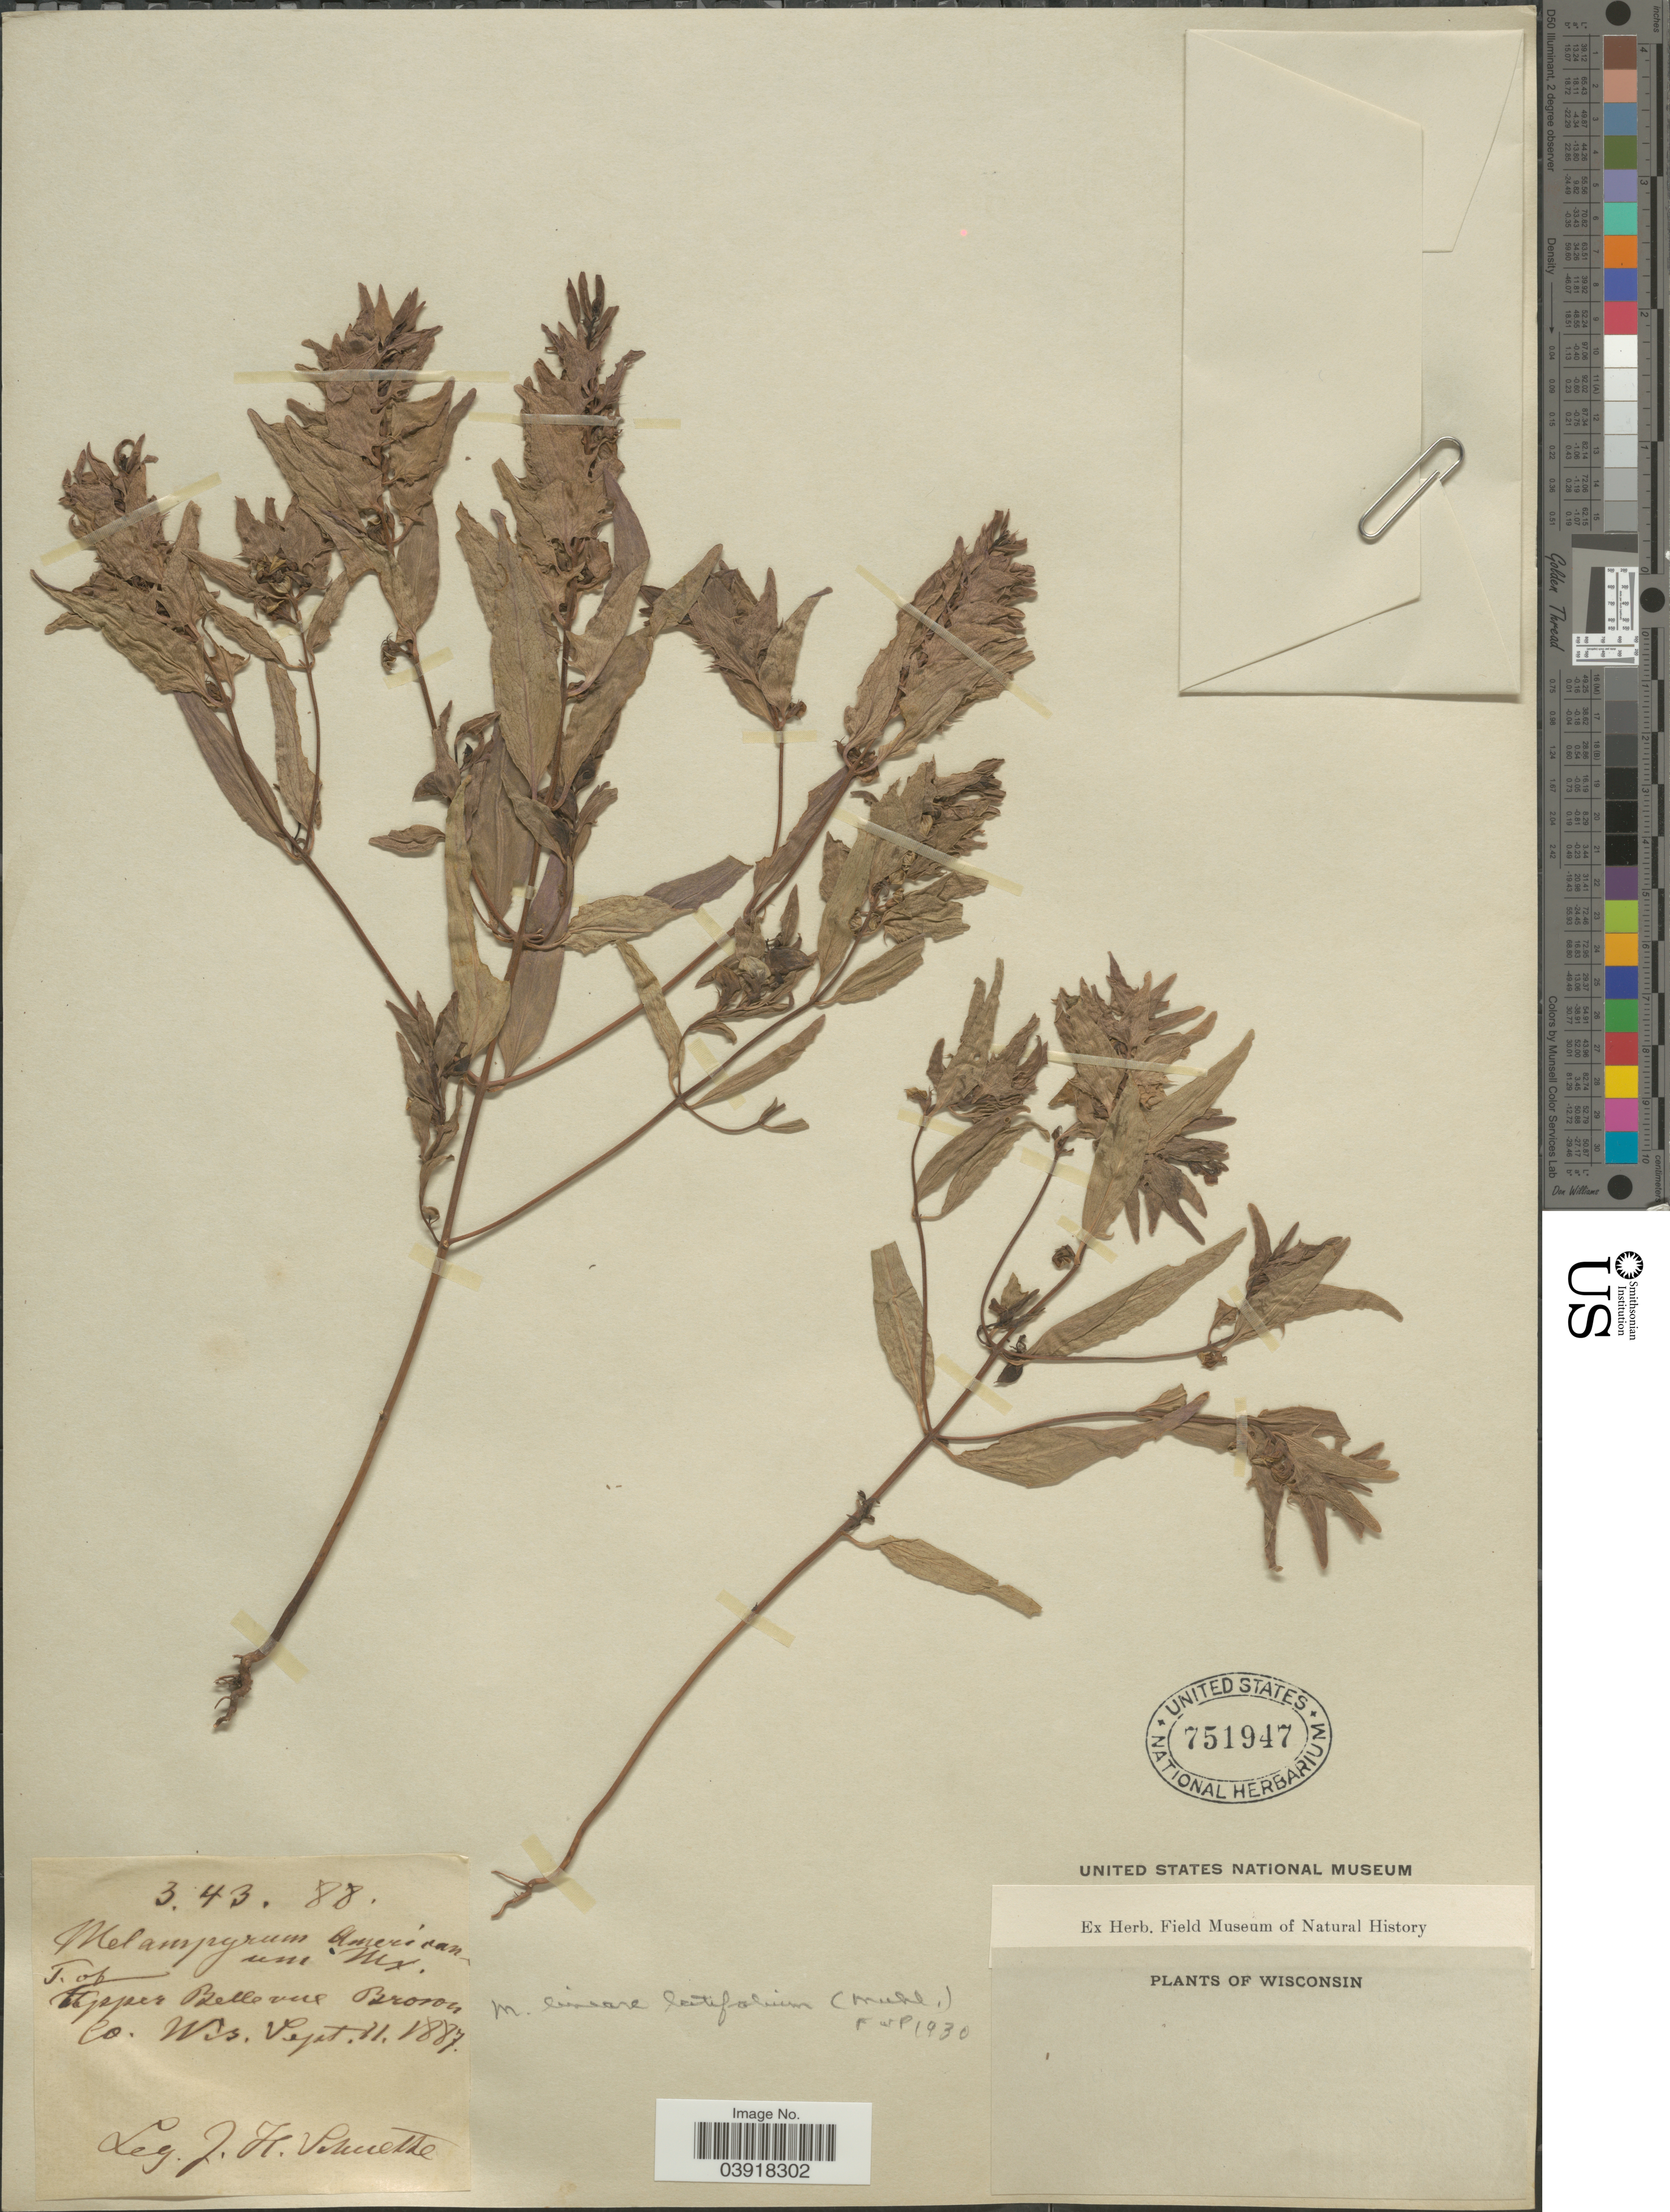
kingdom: Plantae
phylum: Tracheophyta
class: Magnoliopsida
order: Lamiales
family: Orobanchaceae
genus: Melampyrum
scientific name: Melampyrum lineare var. latifolium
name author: (Muhl.) P. Beauv.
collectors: J. H. Schuette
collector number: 34388?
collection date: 1887-09-11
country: United States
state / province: Wisconsin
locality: Upper Bellevue Brown Co.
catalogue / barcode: US 751947